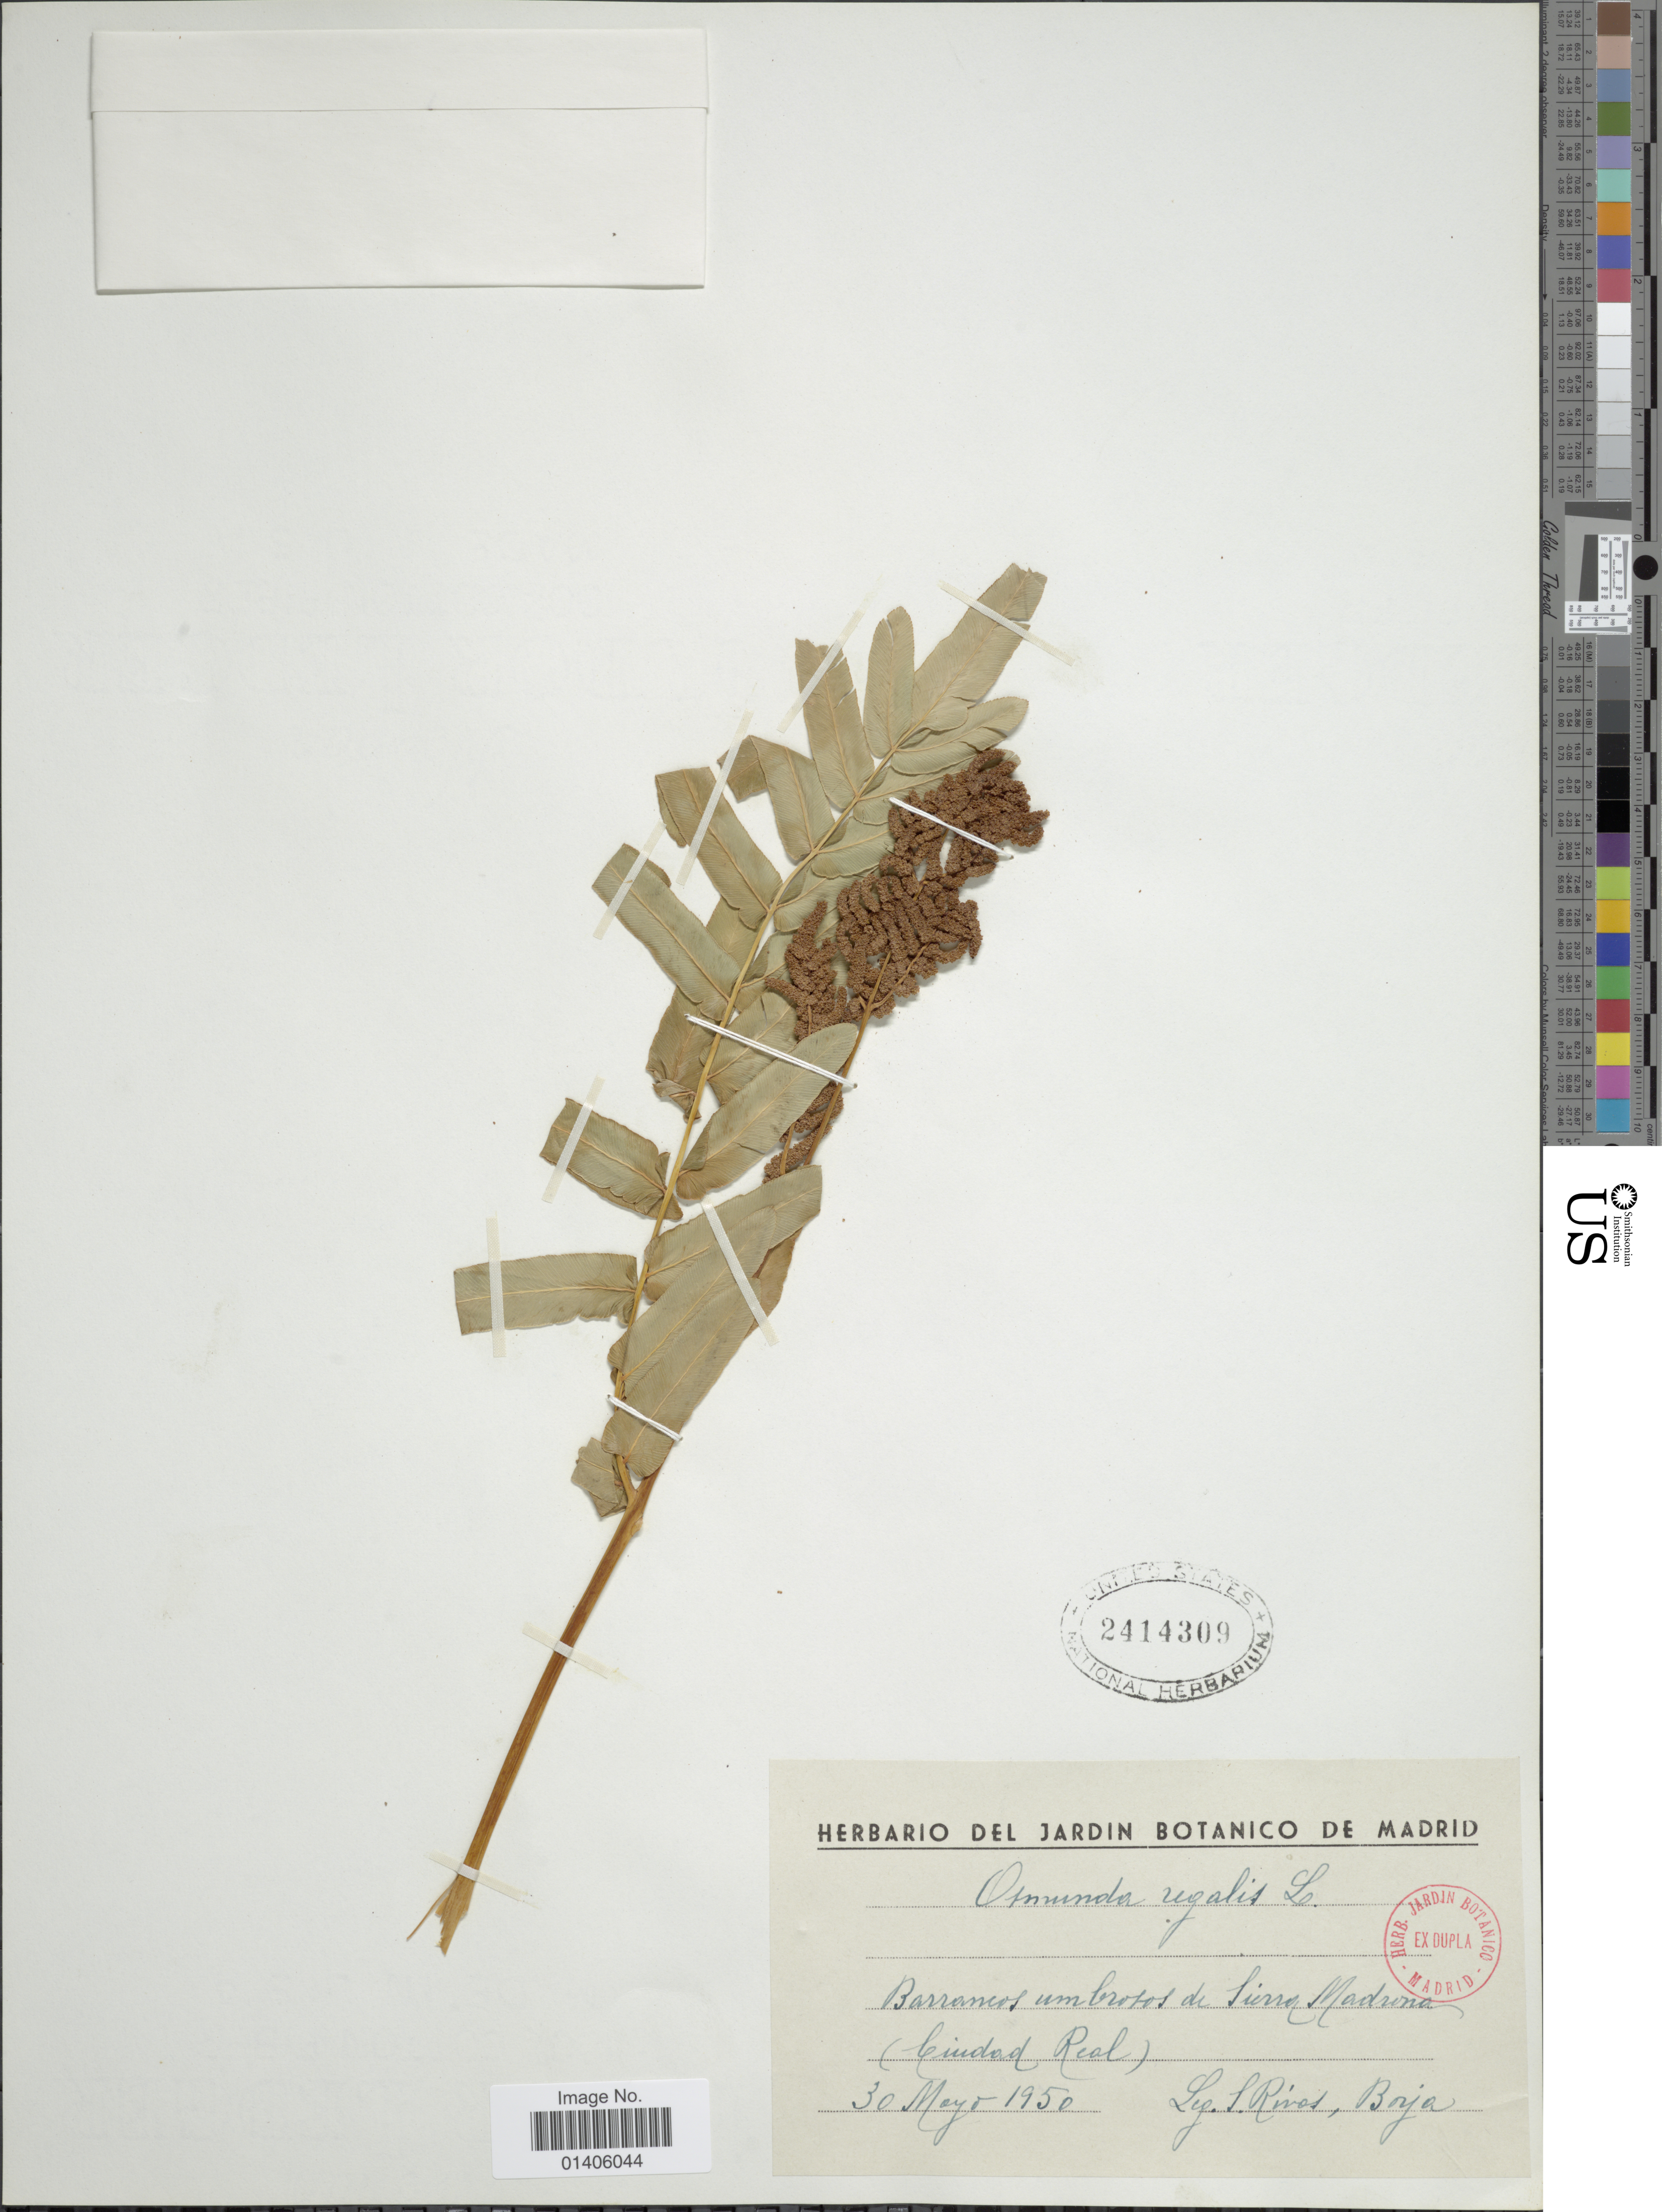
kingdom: Plantae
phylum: Tracheophyta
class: Polypodiopsida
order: Osmundales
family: Osmundaceae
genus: Osmunda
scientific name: Osmunda regalis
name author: L.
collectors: S. Rivos & -. Borja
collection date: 1950-05-30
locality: Barranos umbrosis de Sierra Madrona (Cuidadd Real) [interpreted]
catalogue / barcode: US 2414309